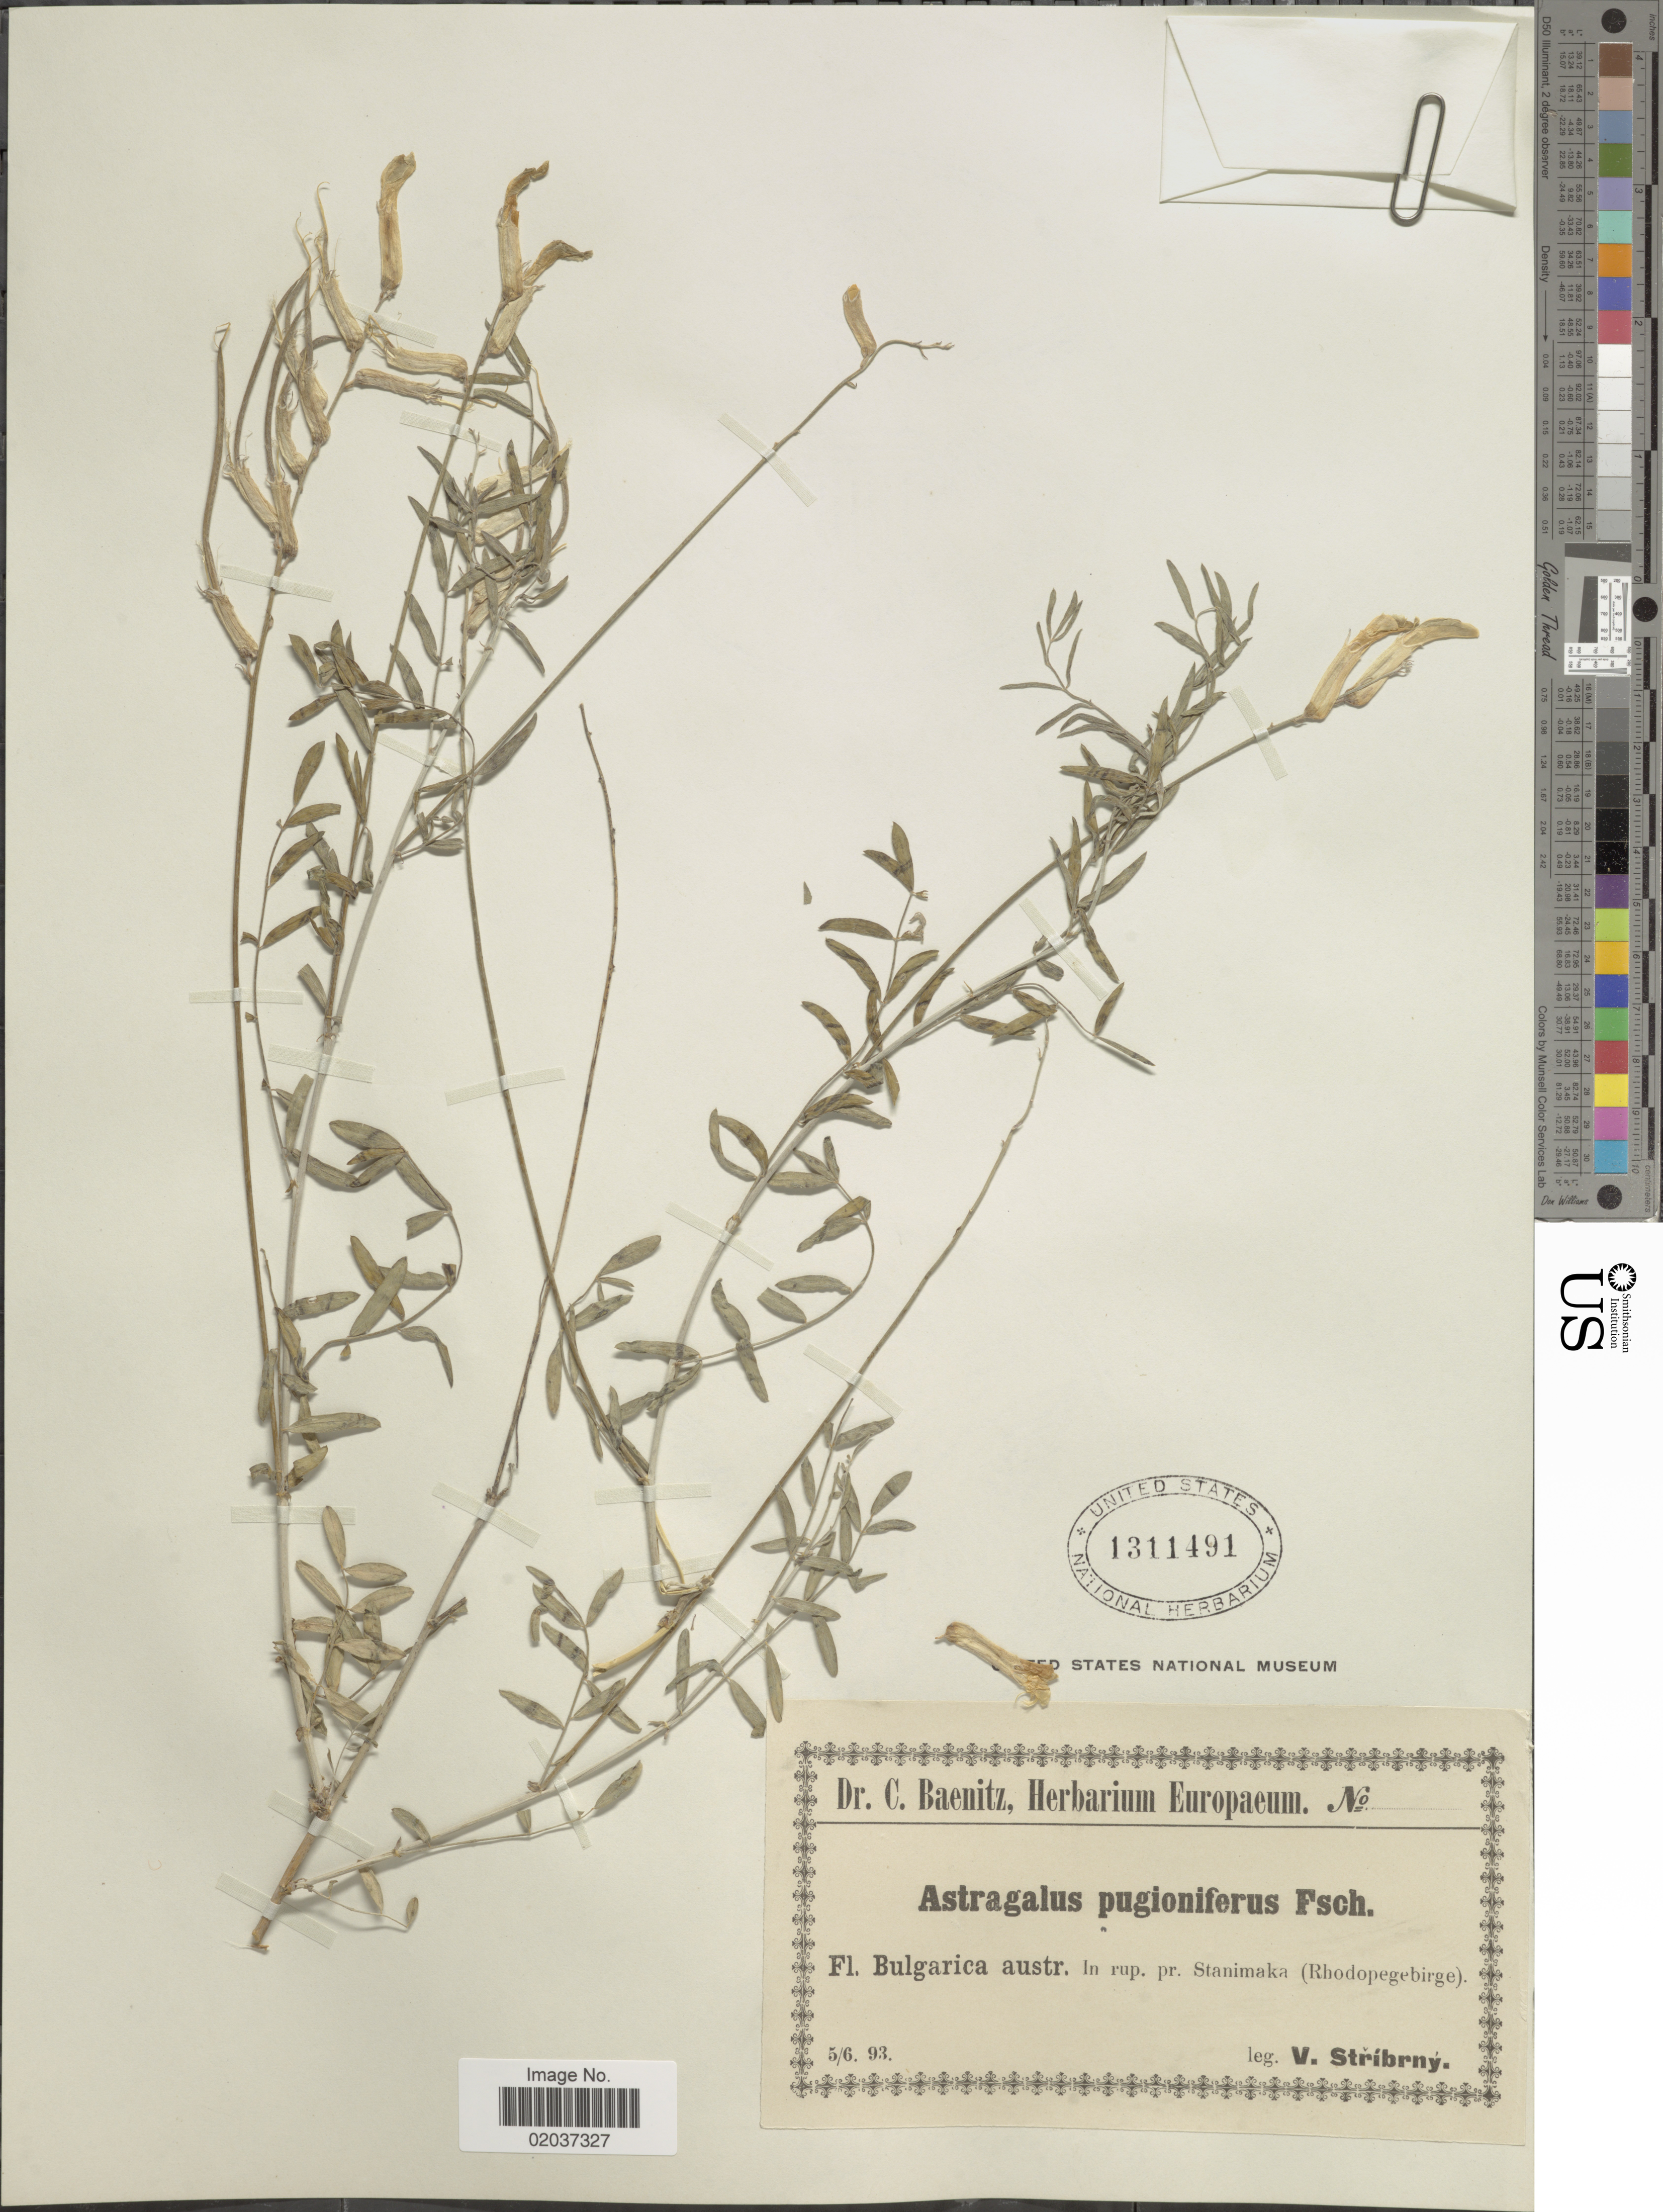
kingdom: Plantae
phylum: Tracheophyta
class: Magnoliopsida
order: Fabales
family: Fabaceae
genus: Astragalus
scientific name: Astragalus pugioniferus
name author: Fisch. ex Bunge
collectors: V. Stribrny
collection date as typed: Transcribed d/m/y: 5/6/93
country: Bulgaria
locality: Fl. Bulgarica austr.: In rup pr. Stanimaka (Rhodopegebrige)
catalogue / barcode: US 1311491